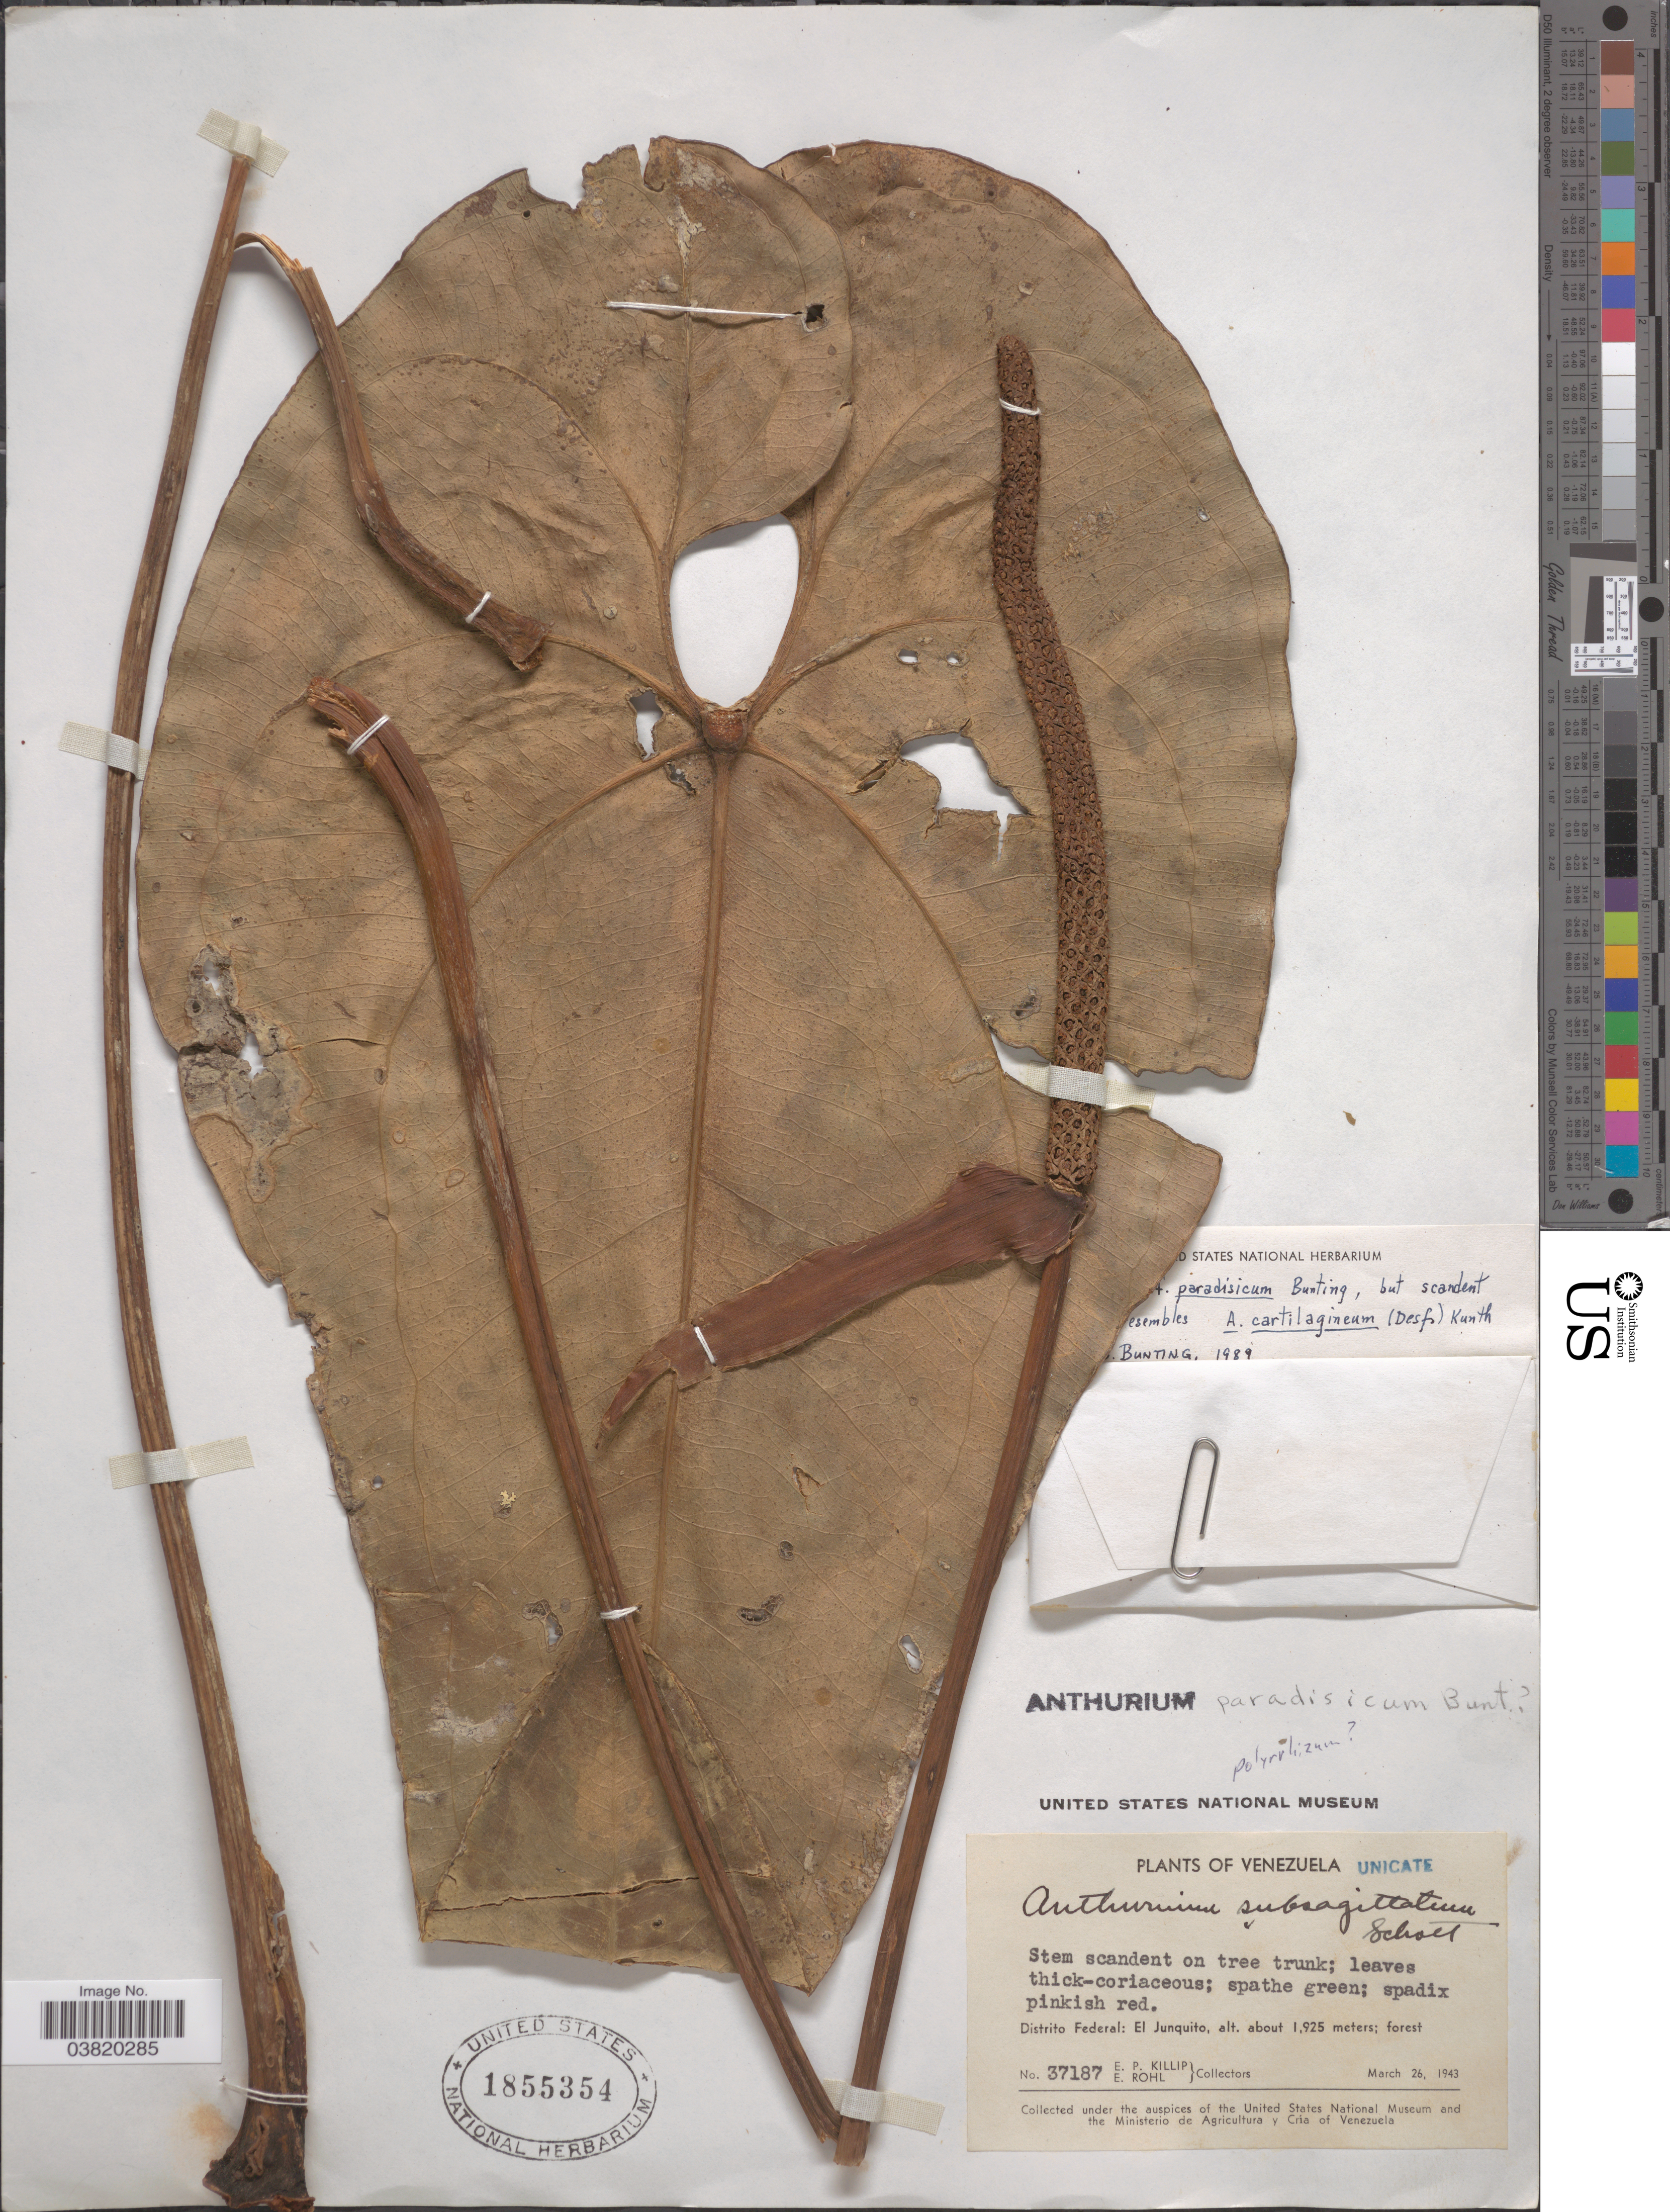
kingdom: Plantae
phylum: Tracheophyta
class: Liliopsida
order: Alismatales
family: Araceae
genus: Anthurium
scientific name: Anthurium paradisicum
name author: G.S. Bunting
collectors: E. P. Killip & E. Röhl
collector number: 37187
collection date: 1943-03-26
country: Venezuela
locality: Distrito Federal: El Junquito.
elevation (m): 1925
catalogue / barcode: US 1855354